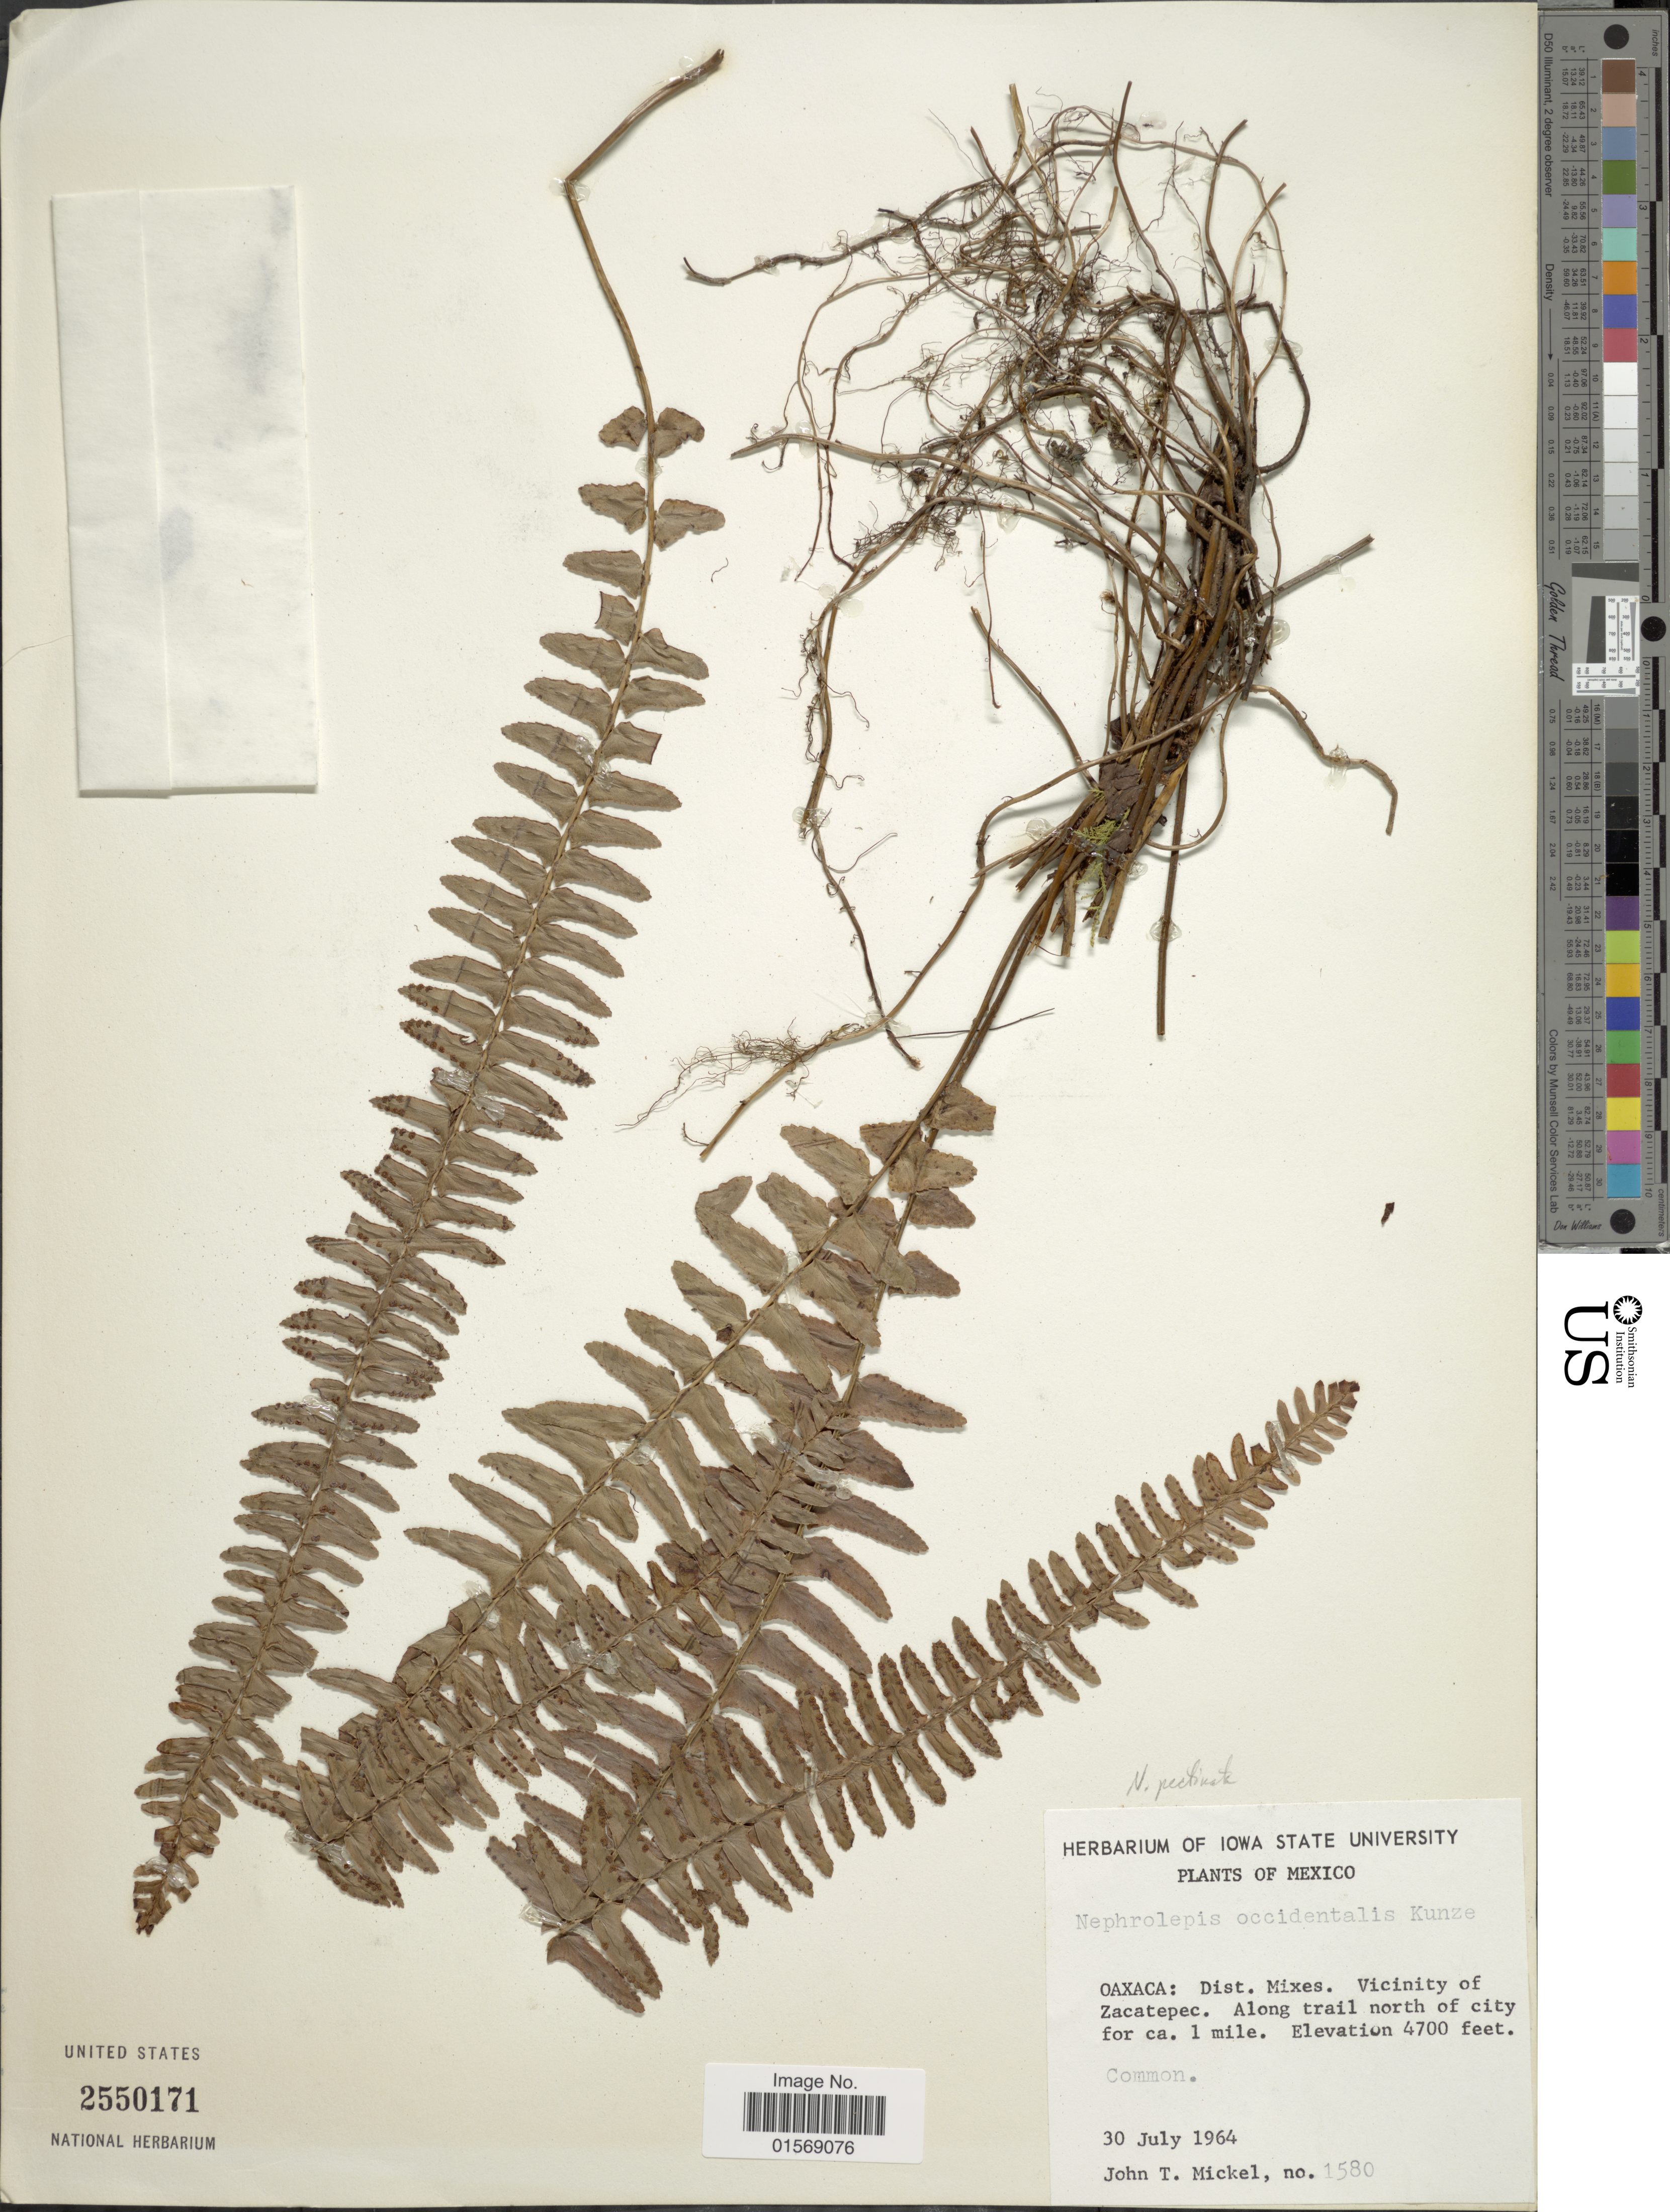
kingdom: Plantae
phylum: Tracheophyta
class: Polypodiopsida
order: Polypodiales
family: Nephrolepidaceae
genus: Nephrolepis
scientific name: Nephrolepis pectinata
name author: (Willd.) Schott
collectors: J. T. Mickel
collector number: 1580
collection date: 1964-07-30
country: Mexico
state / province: Oaxaca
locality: Mexico. Oaxaca: Dist. Mixes. Vicinity of Zacatepec. Along trail north of city for ca. 1 mile.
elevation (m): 1433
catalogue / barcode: US 2550171